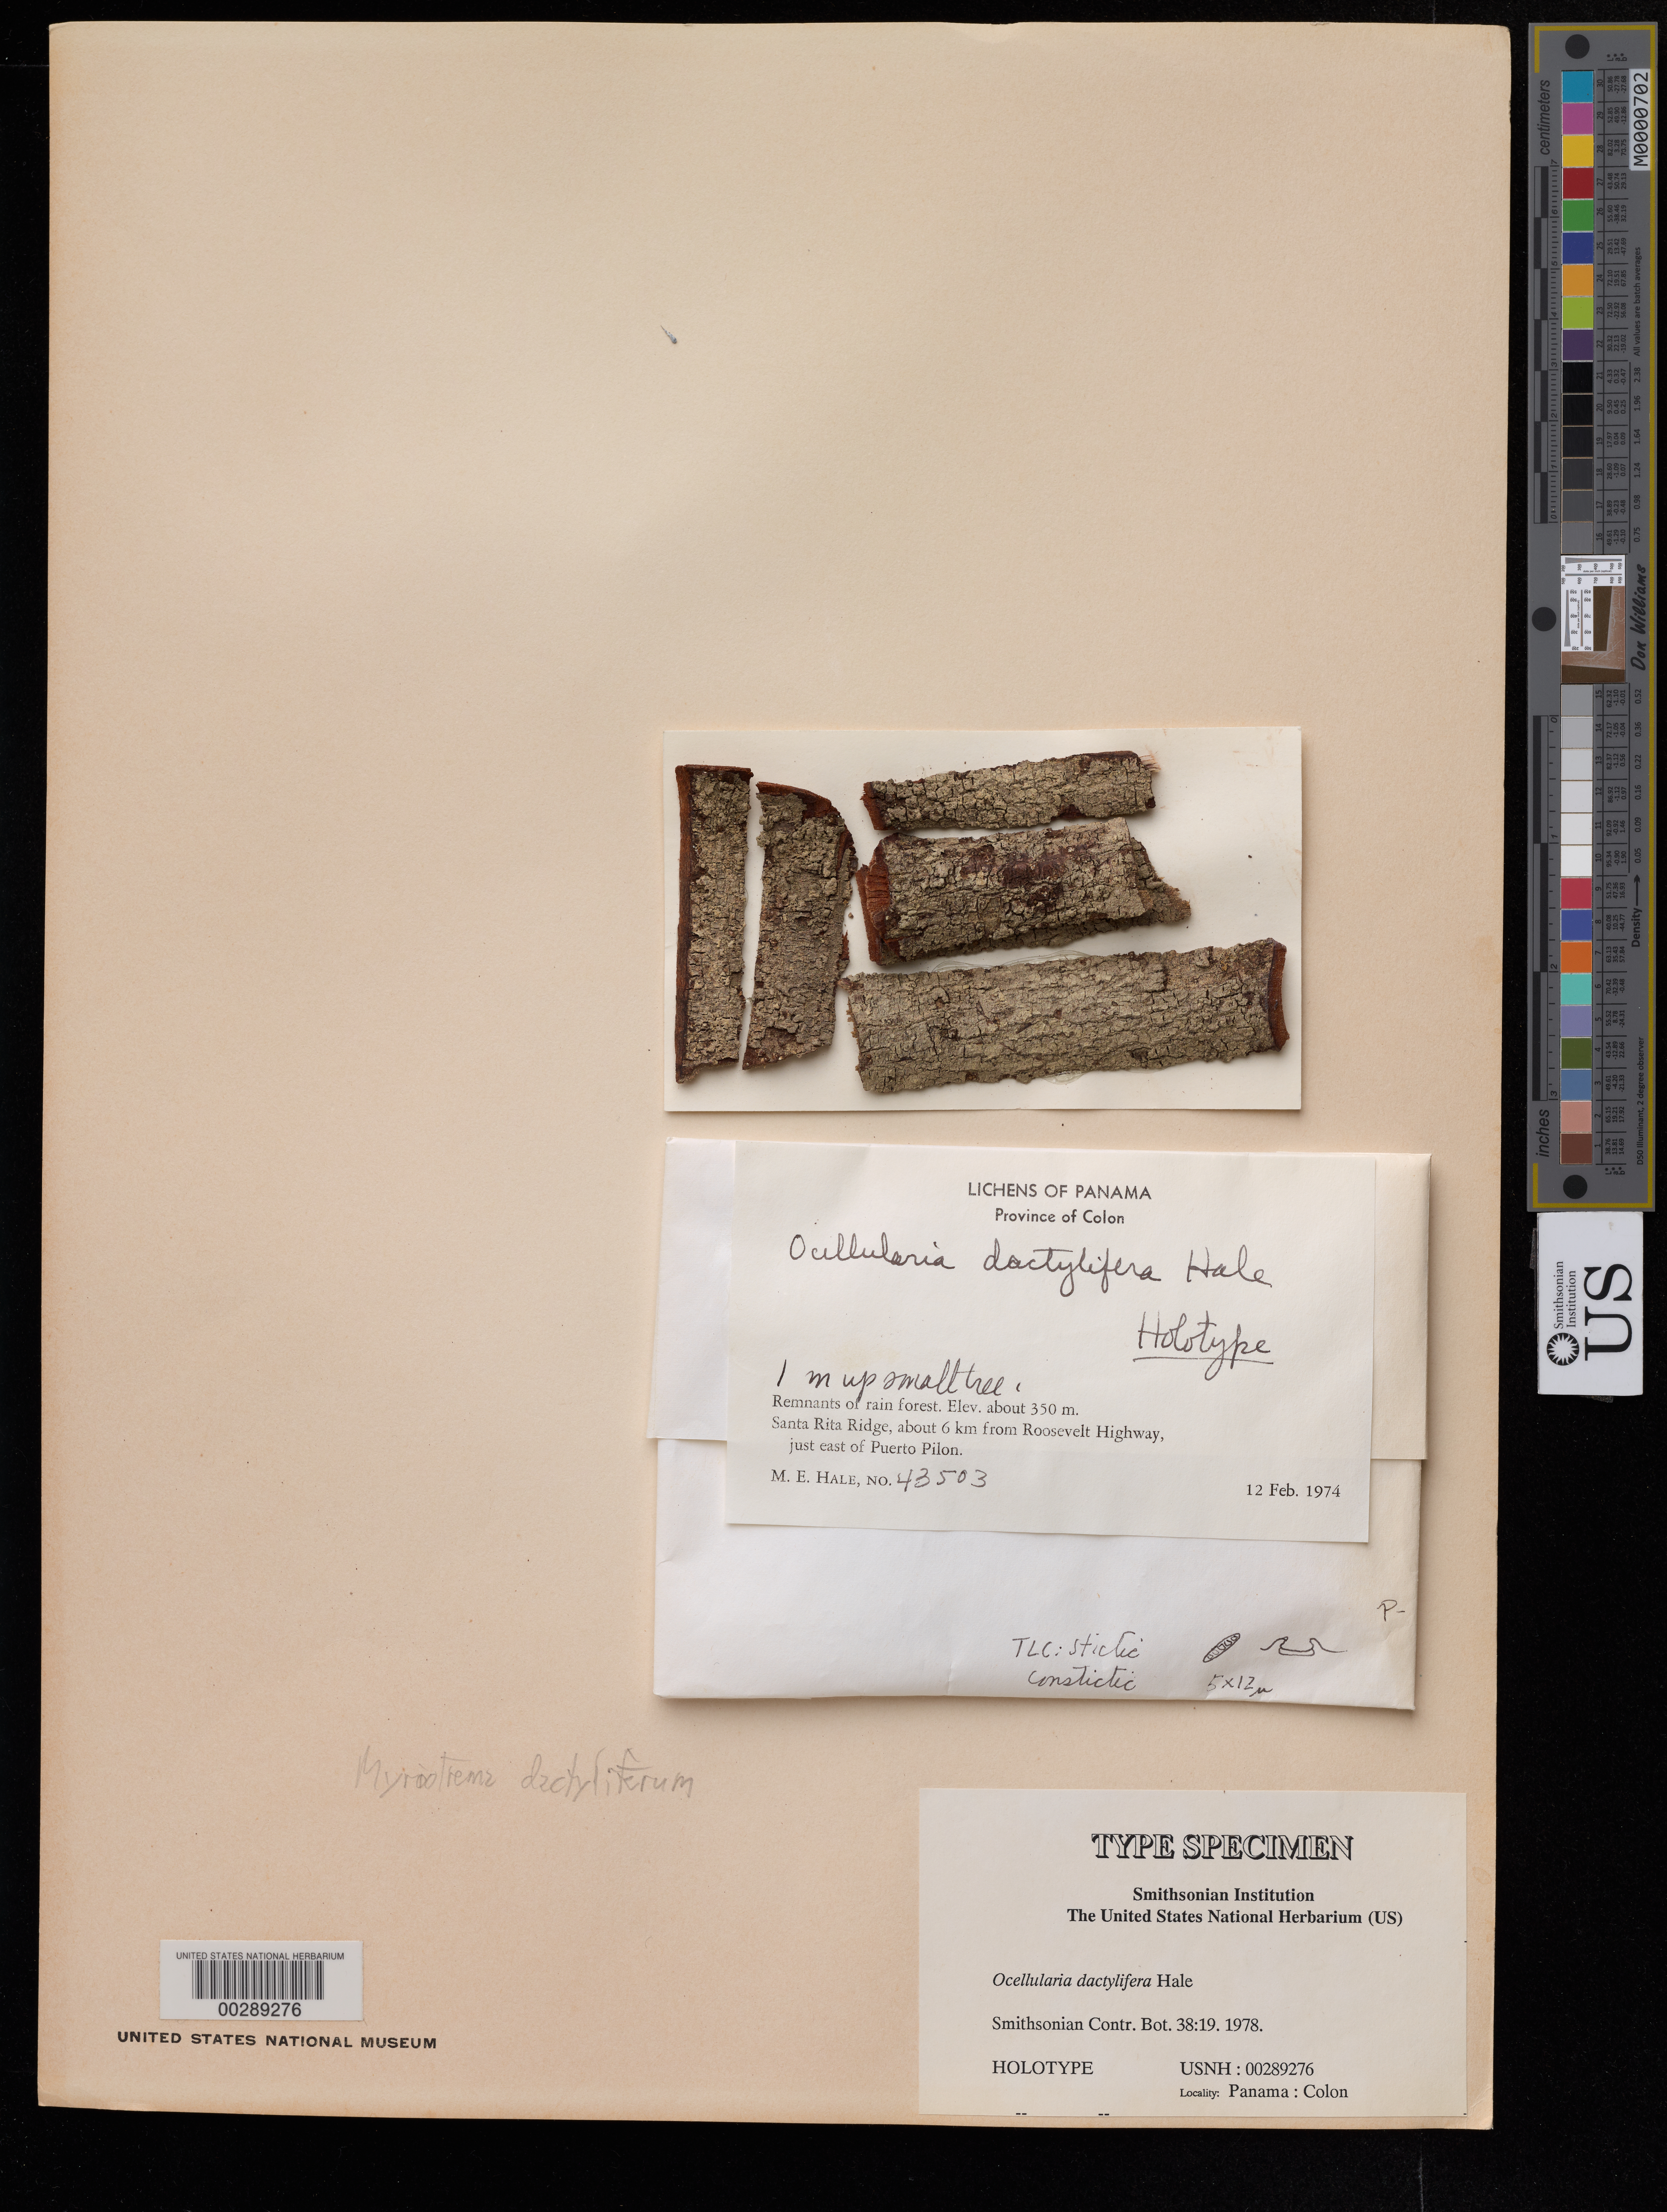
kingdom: Fungi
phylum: Ascomycota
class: Lecanoromycetes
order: Ostropales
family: Graphidaceae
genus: Ocellularia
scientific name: Ocellularia dactylifera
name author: Hale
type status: Holotype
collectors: M. Hale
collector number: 43503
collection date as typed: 12 Feb 1974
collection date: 1974-02-12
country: Panama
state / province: Colón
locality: Santa Rita Ridge, ca. 6 km from Roosevelt Highway, just E of Puerto Pilon, rain forest.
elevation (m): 350